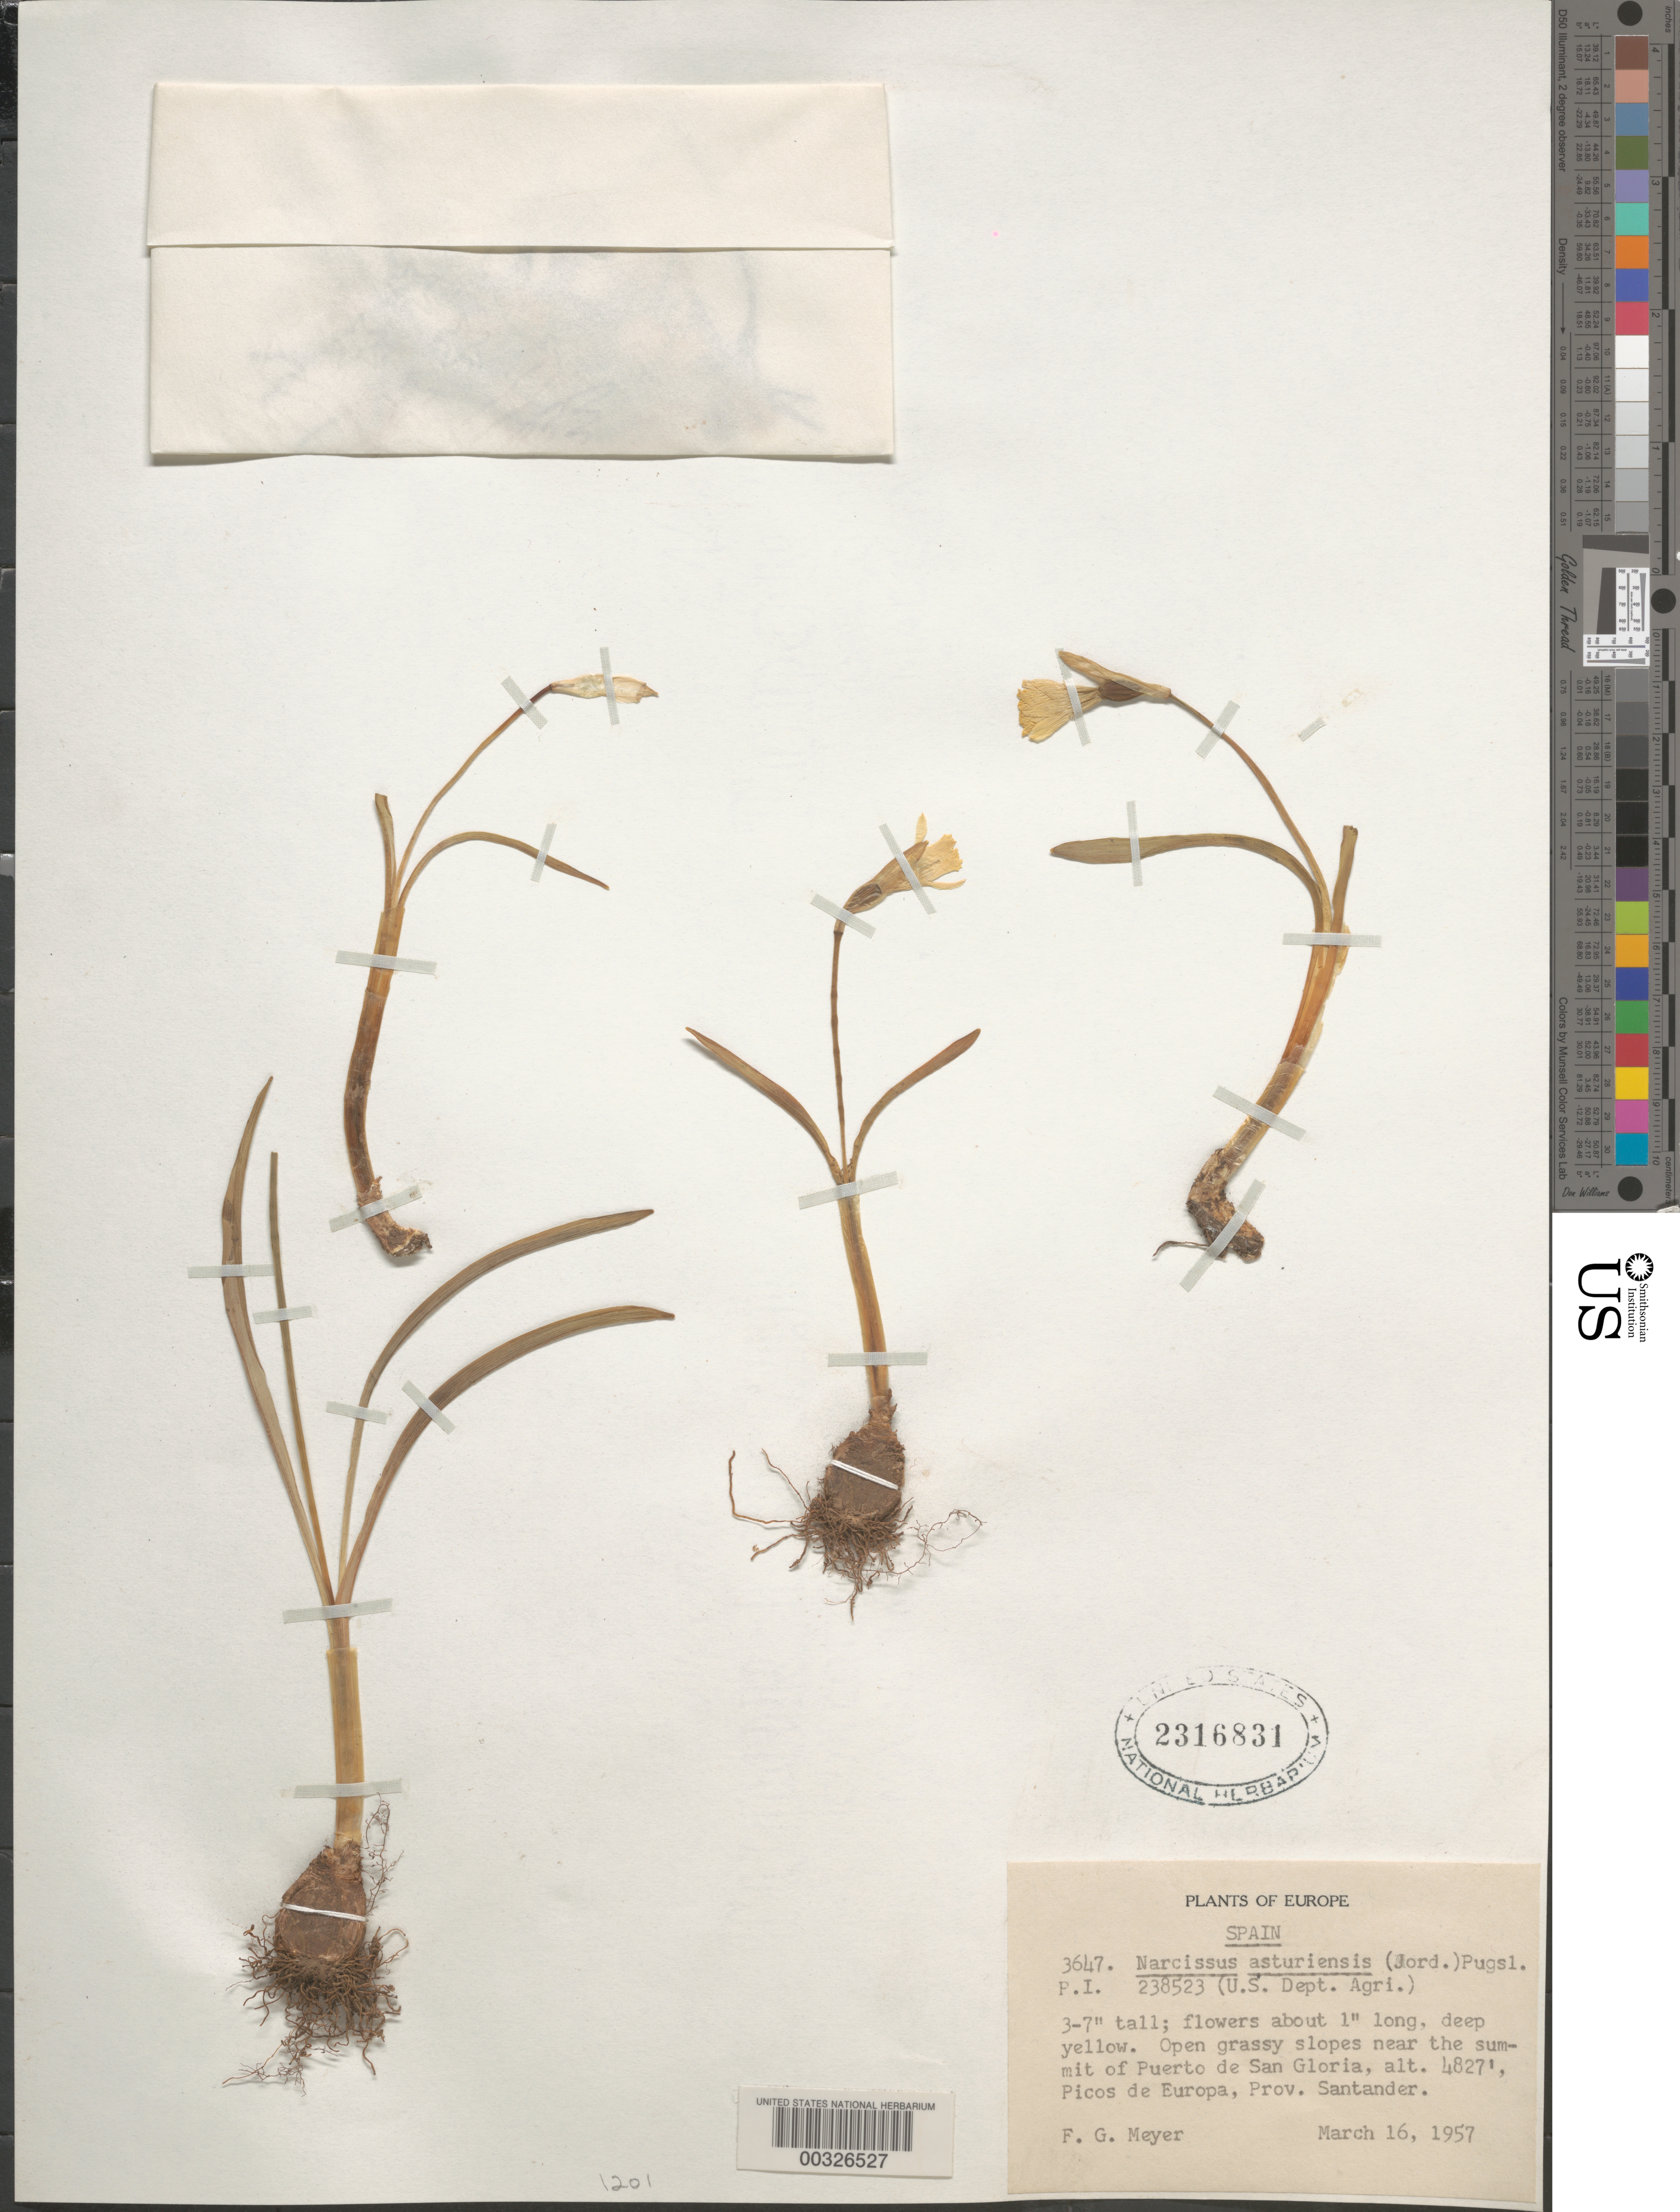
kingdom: Plantae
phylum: Tracheophyta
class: Liliopsida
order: Asparagales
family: Amaryllidaceae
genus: Narcissus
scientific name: Narcissus asturiensis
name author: (Jord.) Pugsley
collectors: F. G. Meyer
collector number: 3647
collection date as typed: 16 Mar 1957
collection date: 1957-03-16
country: Spain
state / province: Cantabria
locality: Summit of puerto de san gloria, picos de europa. Santander.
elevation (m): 1471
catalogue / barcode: US 2316831